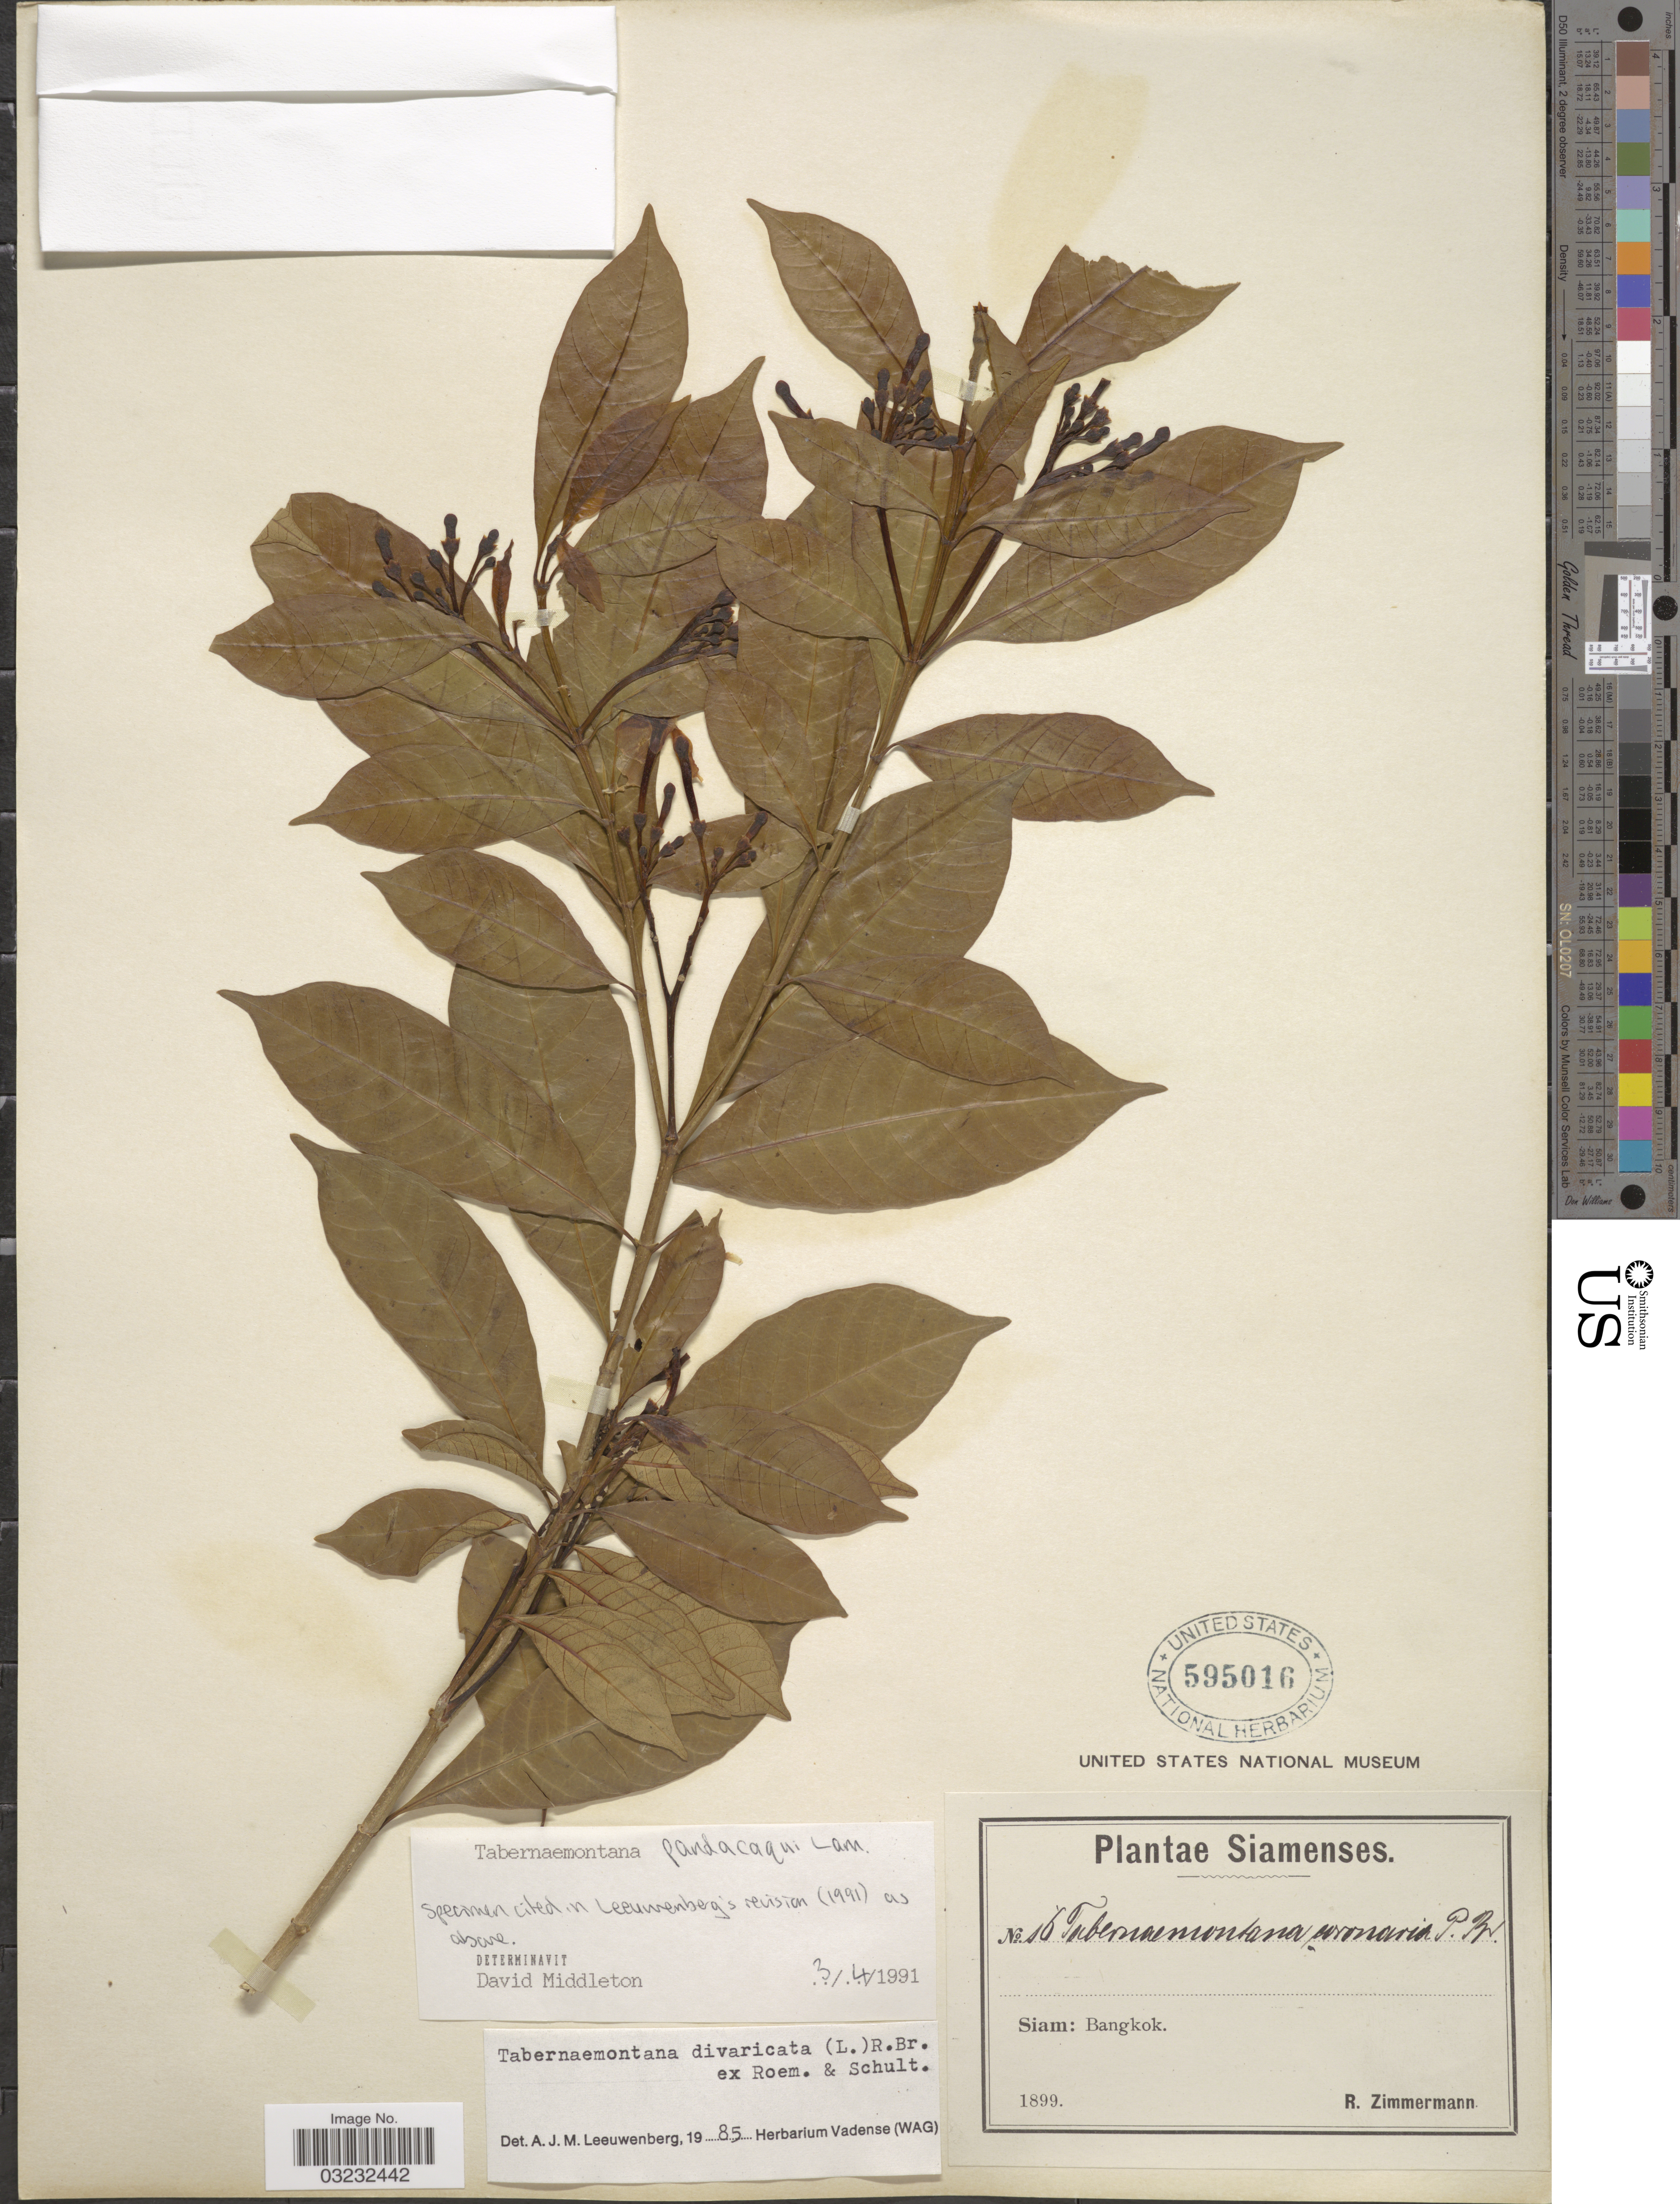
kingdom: Plantae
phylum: Tracheophyta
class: Magnoliopsida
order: Gentianales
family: Apocynaceae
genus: Tabernaemontana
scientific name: Tabernaemontana pandacaqui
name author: Poir.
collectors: R. Zimmermann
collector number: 16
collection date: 1899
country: Thailand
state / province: Bangkok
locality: Siam: Bangkok.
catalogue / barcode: US 595016